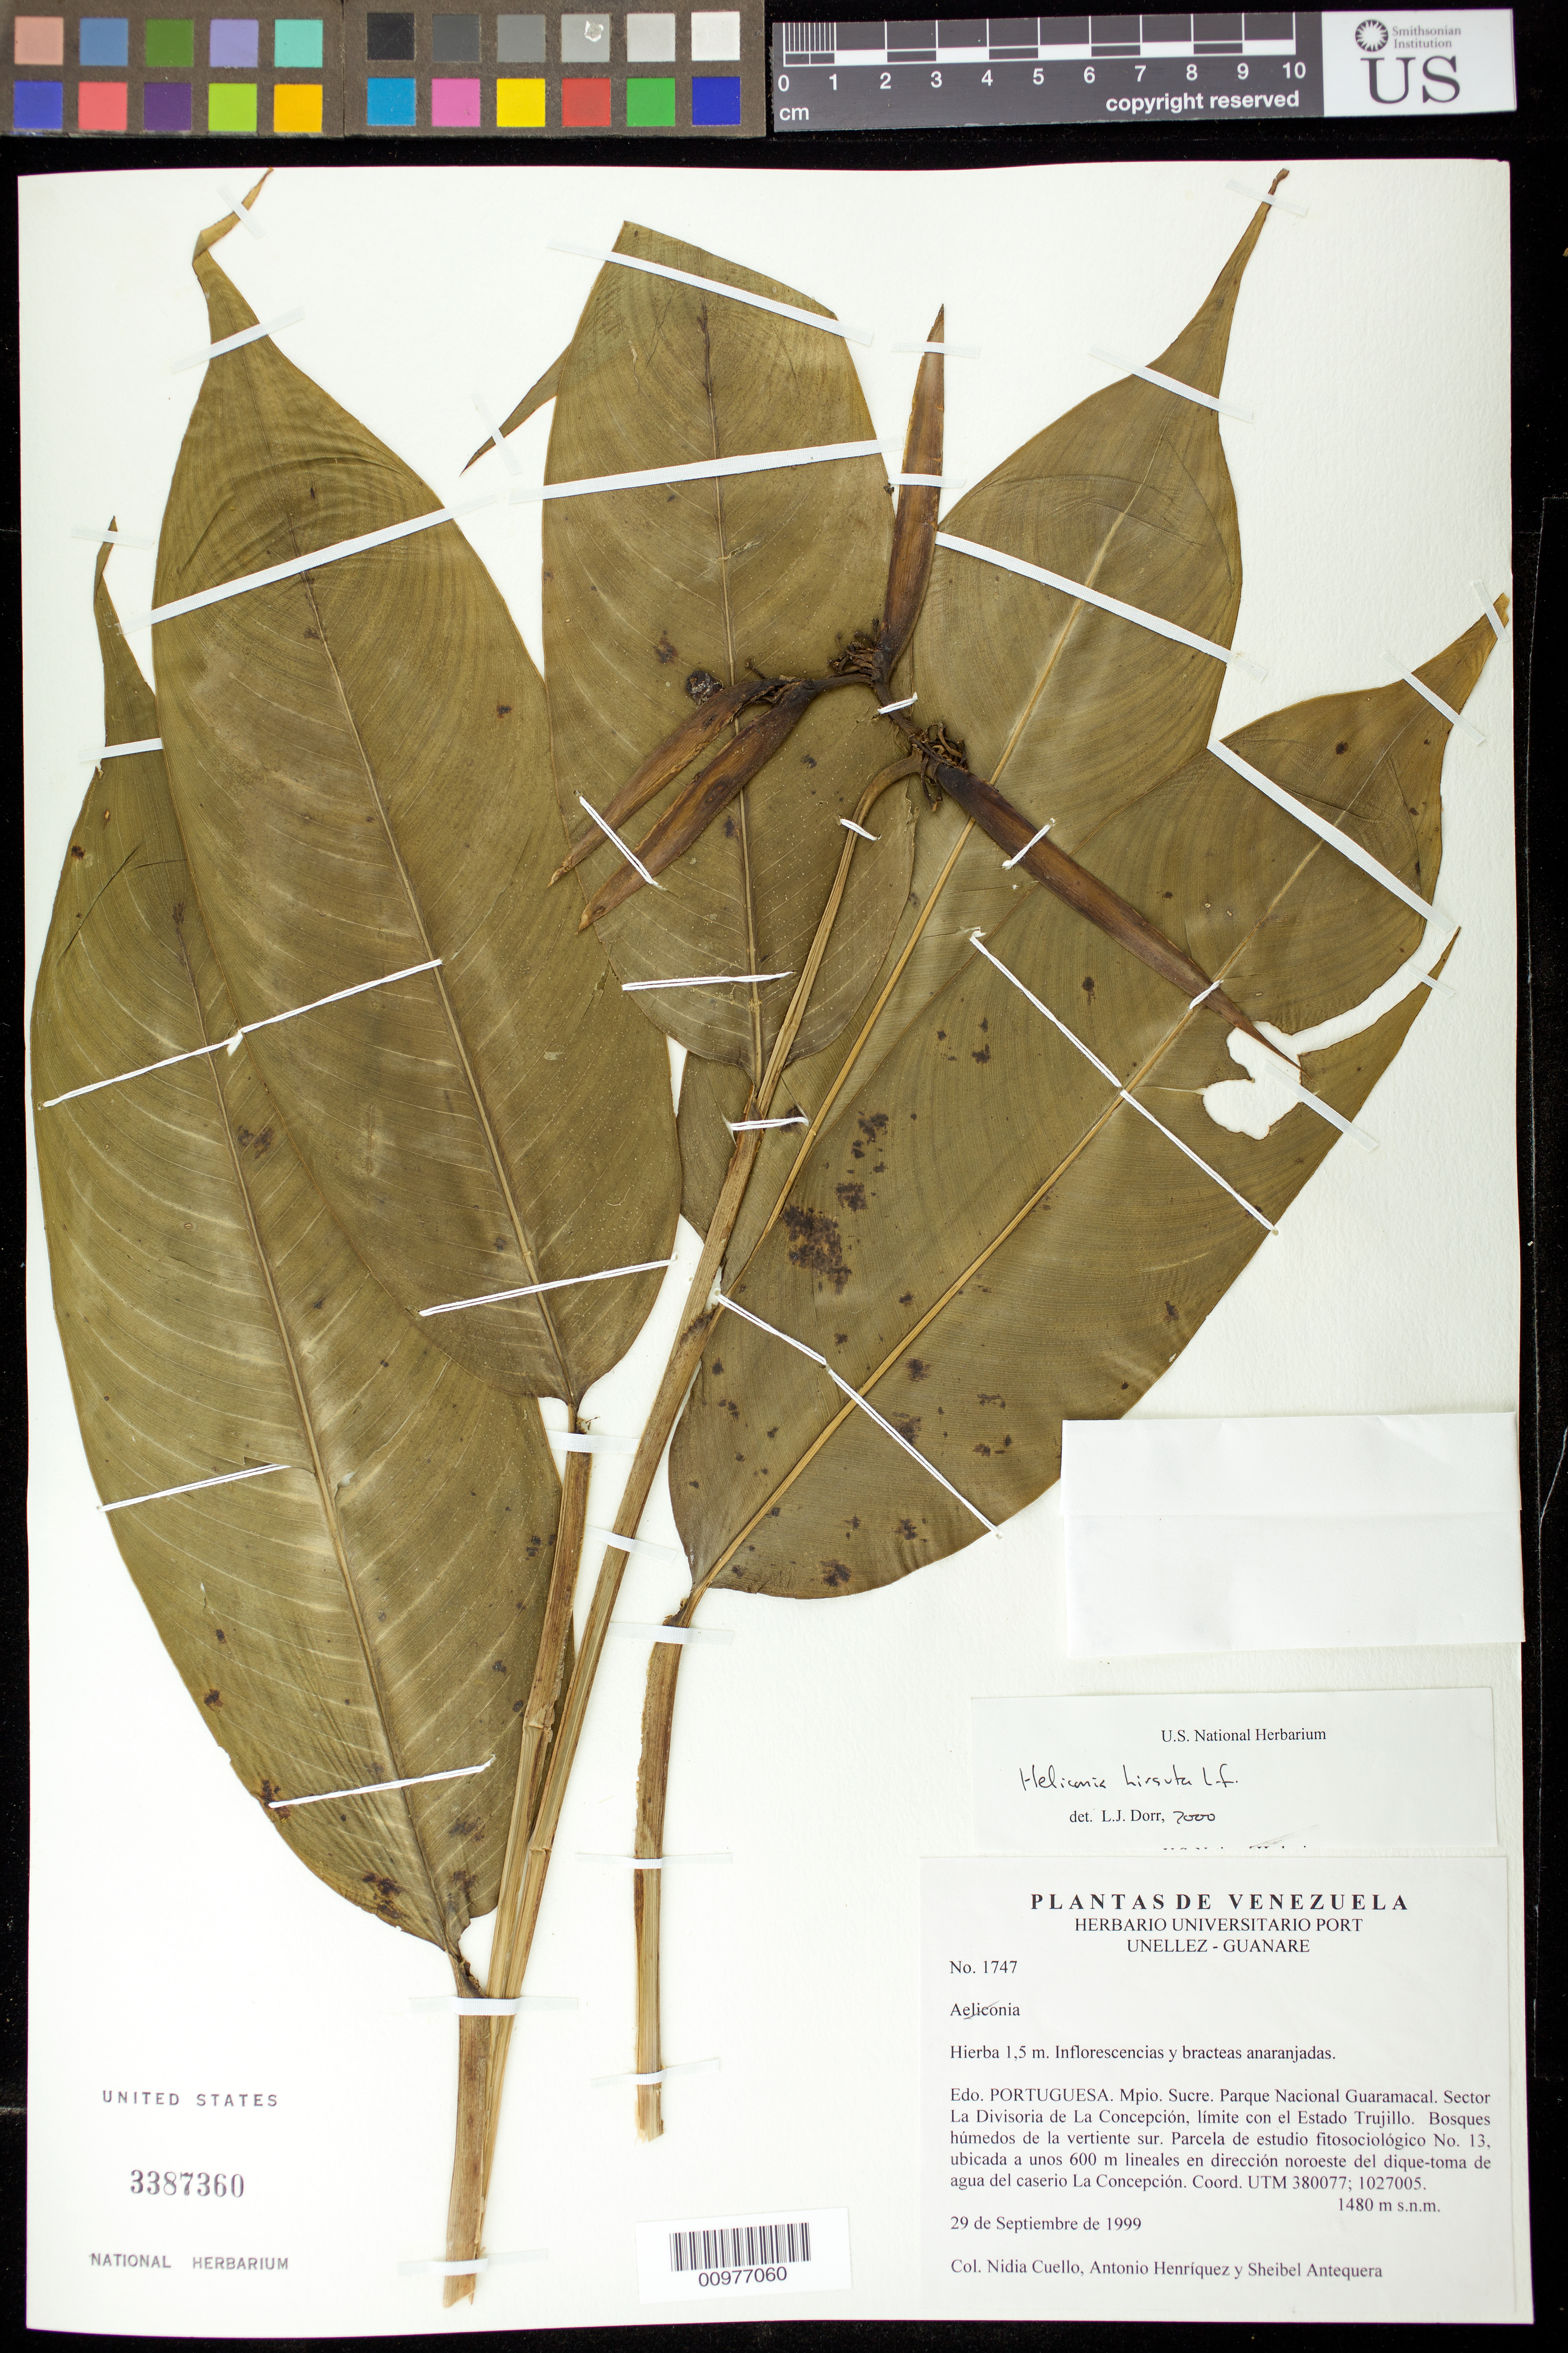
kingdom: Plantae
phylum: Tracheophyta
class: Liliopsida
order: Zingiberales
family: Heliconiaceae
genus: Heliconia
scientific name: Heliconia hirsuta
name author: L. f.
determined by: Dorr, L. J., (BOT), Smithsonian Institution - National Museum of Natural History (UNITED STATES)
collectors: N. L. Cuello, A. Henriquez & S. Antequera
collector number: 1747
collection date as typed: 29 Sep 1999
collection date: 1999-09-29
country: Venezuela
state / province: Portuguesa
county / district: Sucre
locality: Parque Nacional Guaramacal. Sector La Divisoria de La Concepción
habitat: bosques humedos de la vertiente sur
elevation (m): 1480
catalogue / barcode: US 3387360